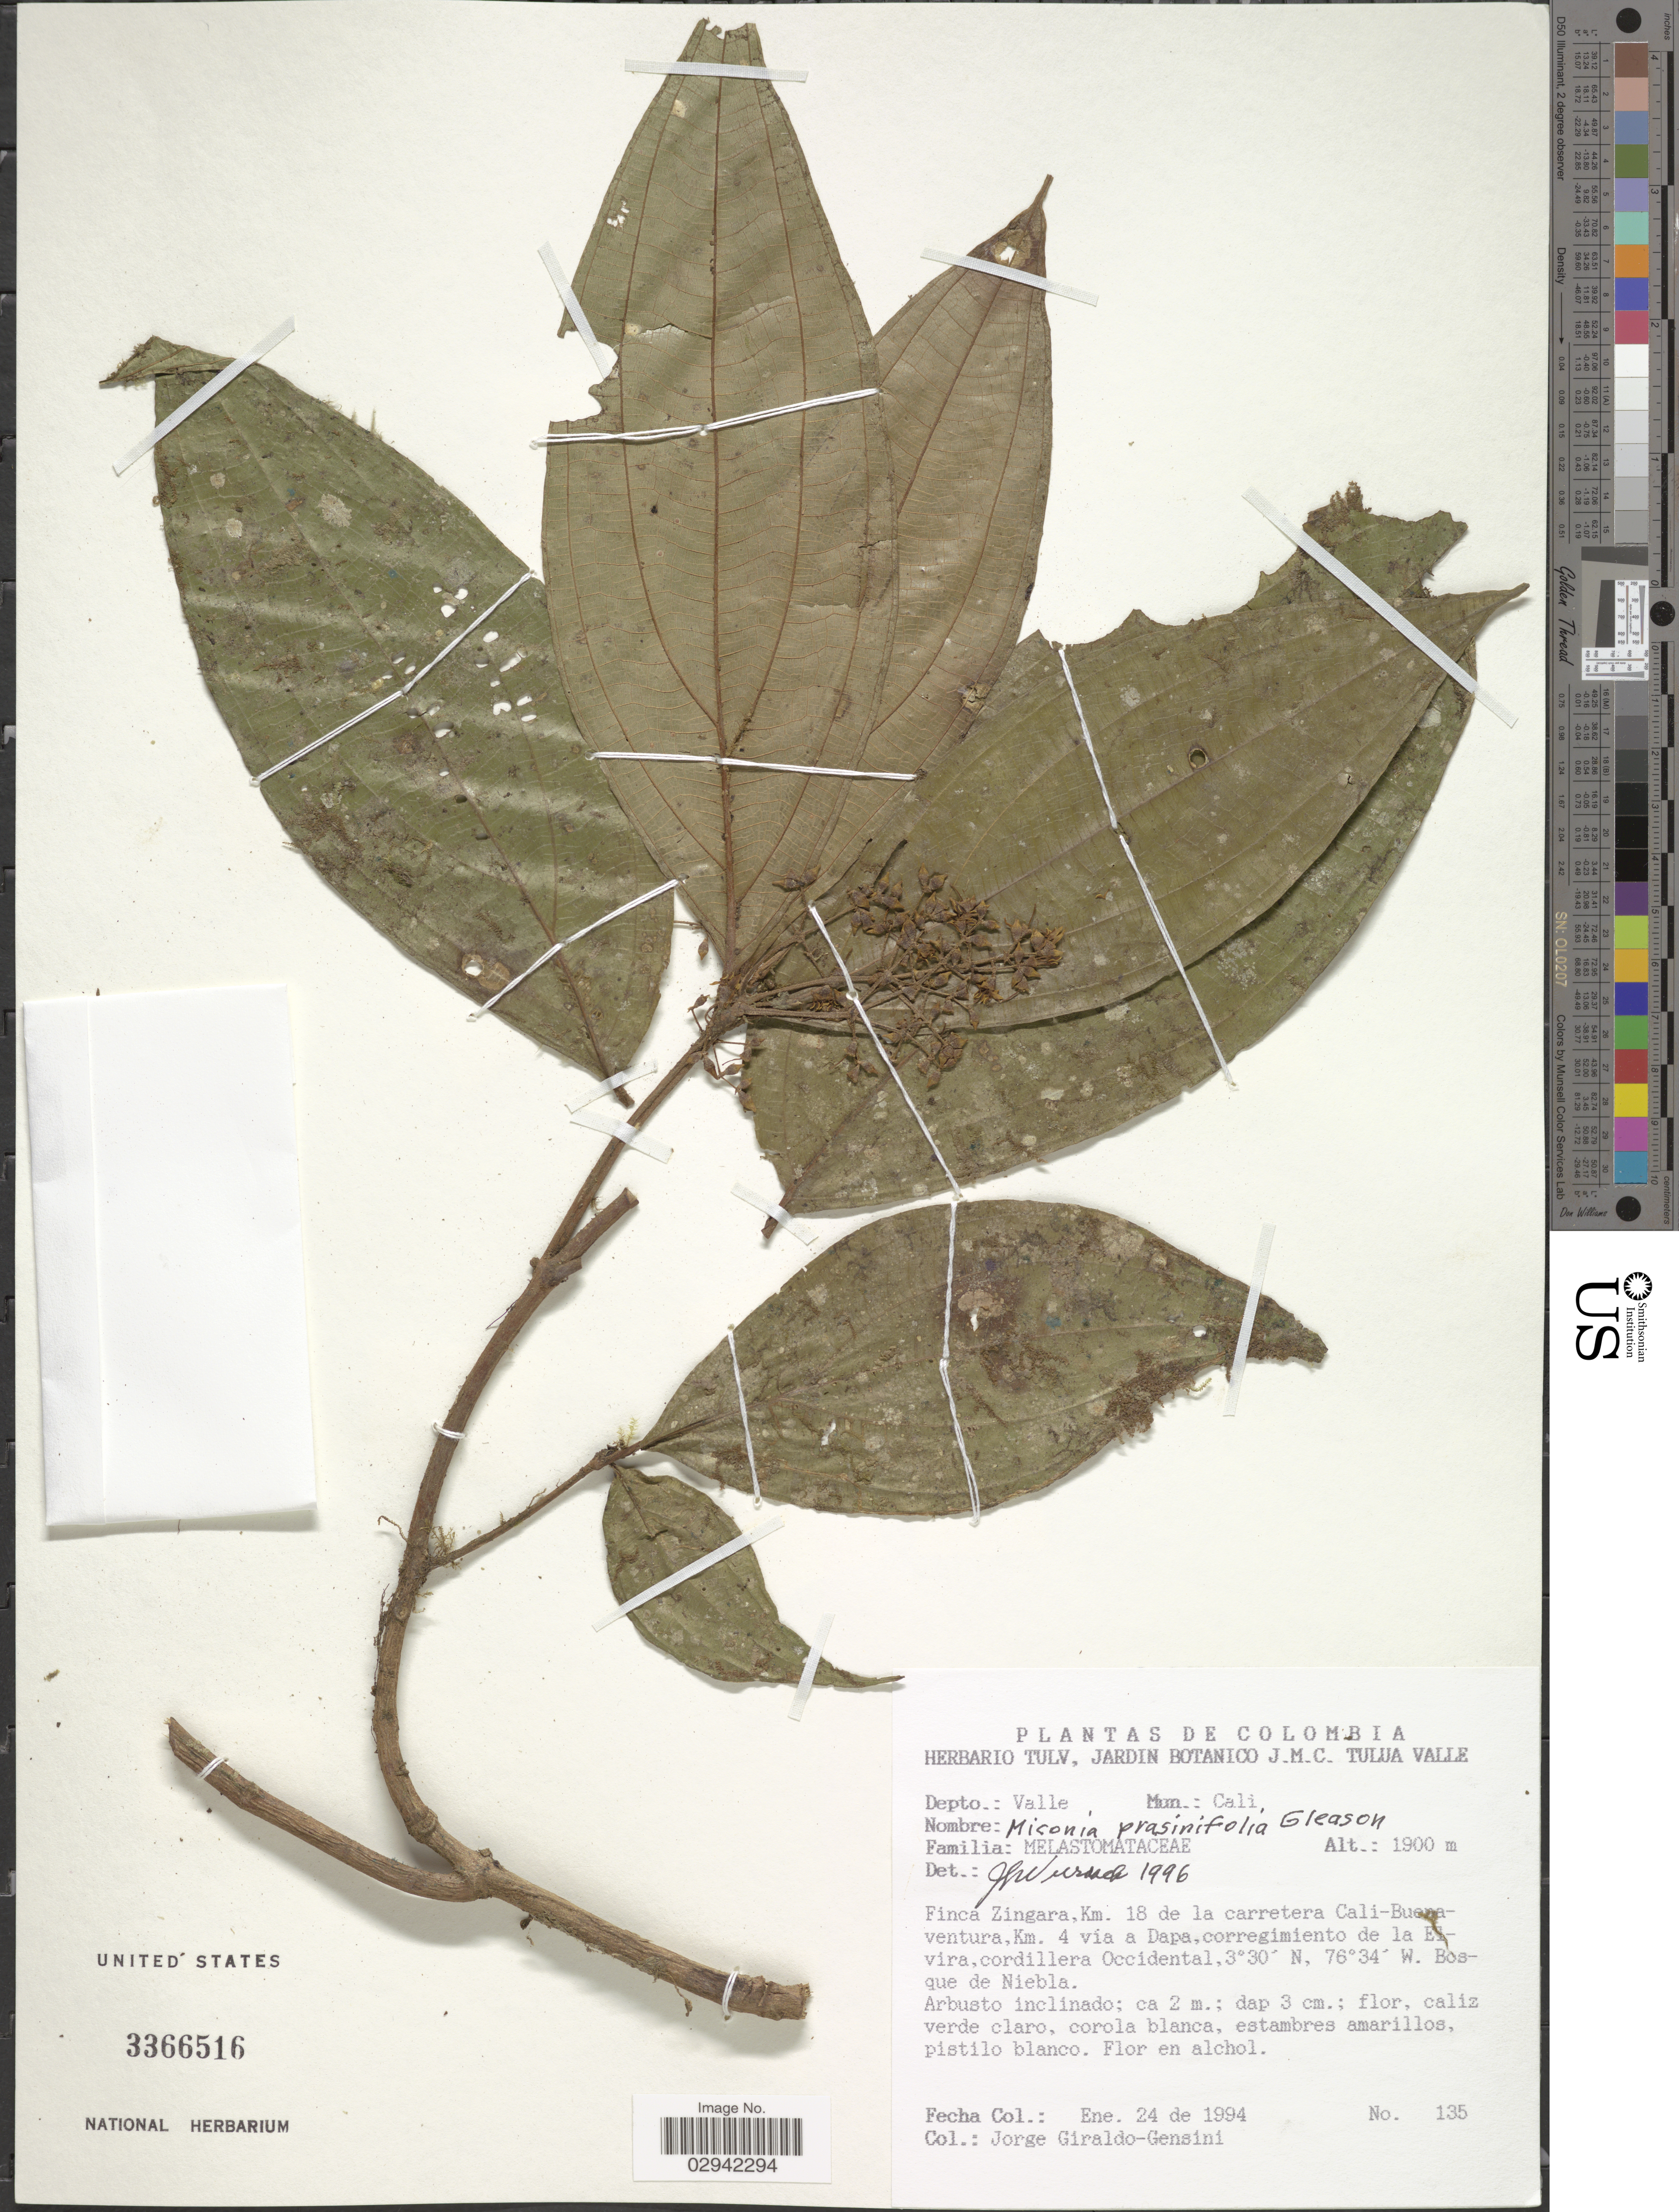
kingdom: Plantae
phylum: Tracheophyta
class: Magnoliopsida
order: Myrtales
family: Melastomataceae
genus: Miconia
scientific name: Miconia prasinifolia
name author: Gleason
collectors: J. Giraldo-Gensini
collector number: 135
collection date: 1994-01-24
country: Colombia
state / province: Valle del Cauca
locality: Depto.: Valle, Mun.: Cali, Finca Zingara, Km. 18 de la carretera Cali-Buenaventura, Km. 4 via a Dapa, corregimiento de la Elvira, cordillera Occidental. Bosque de Niebla.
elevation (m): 1900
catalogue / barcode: US 3366516